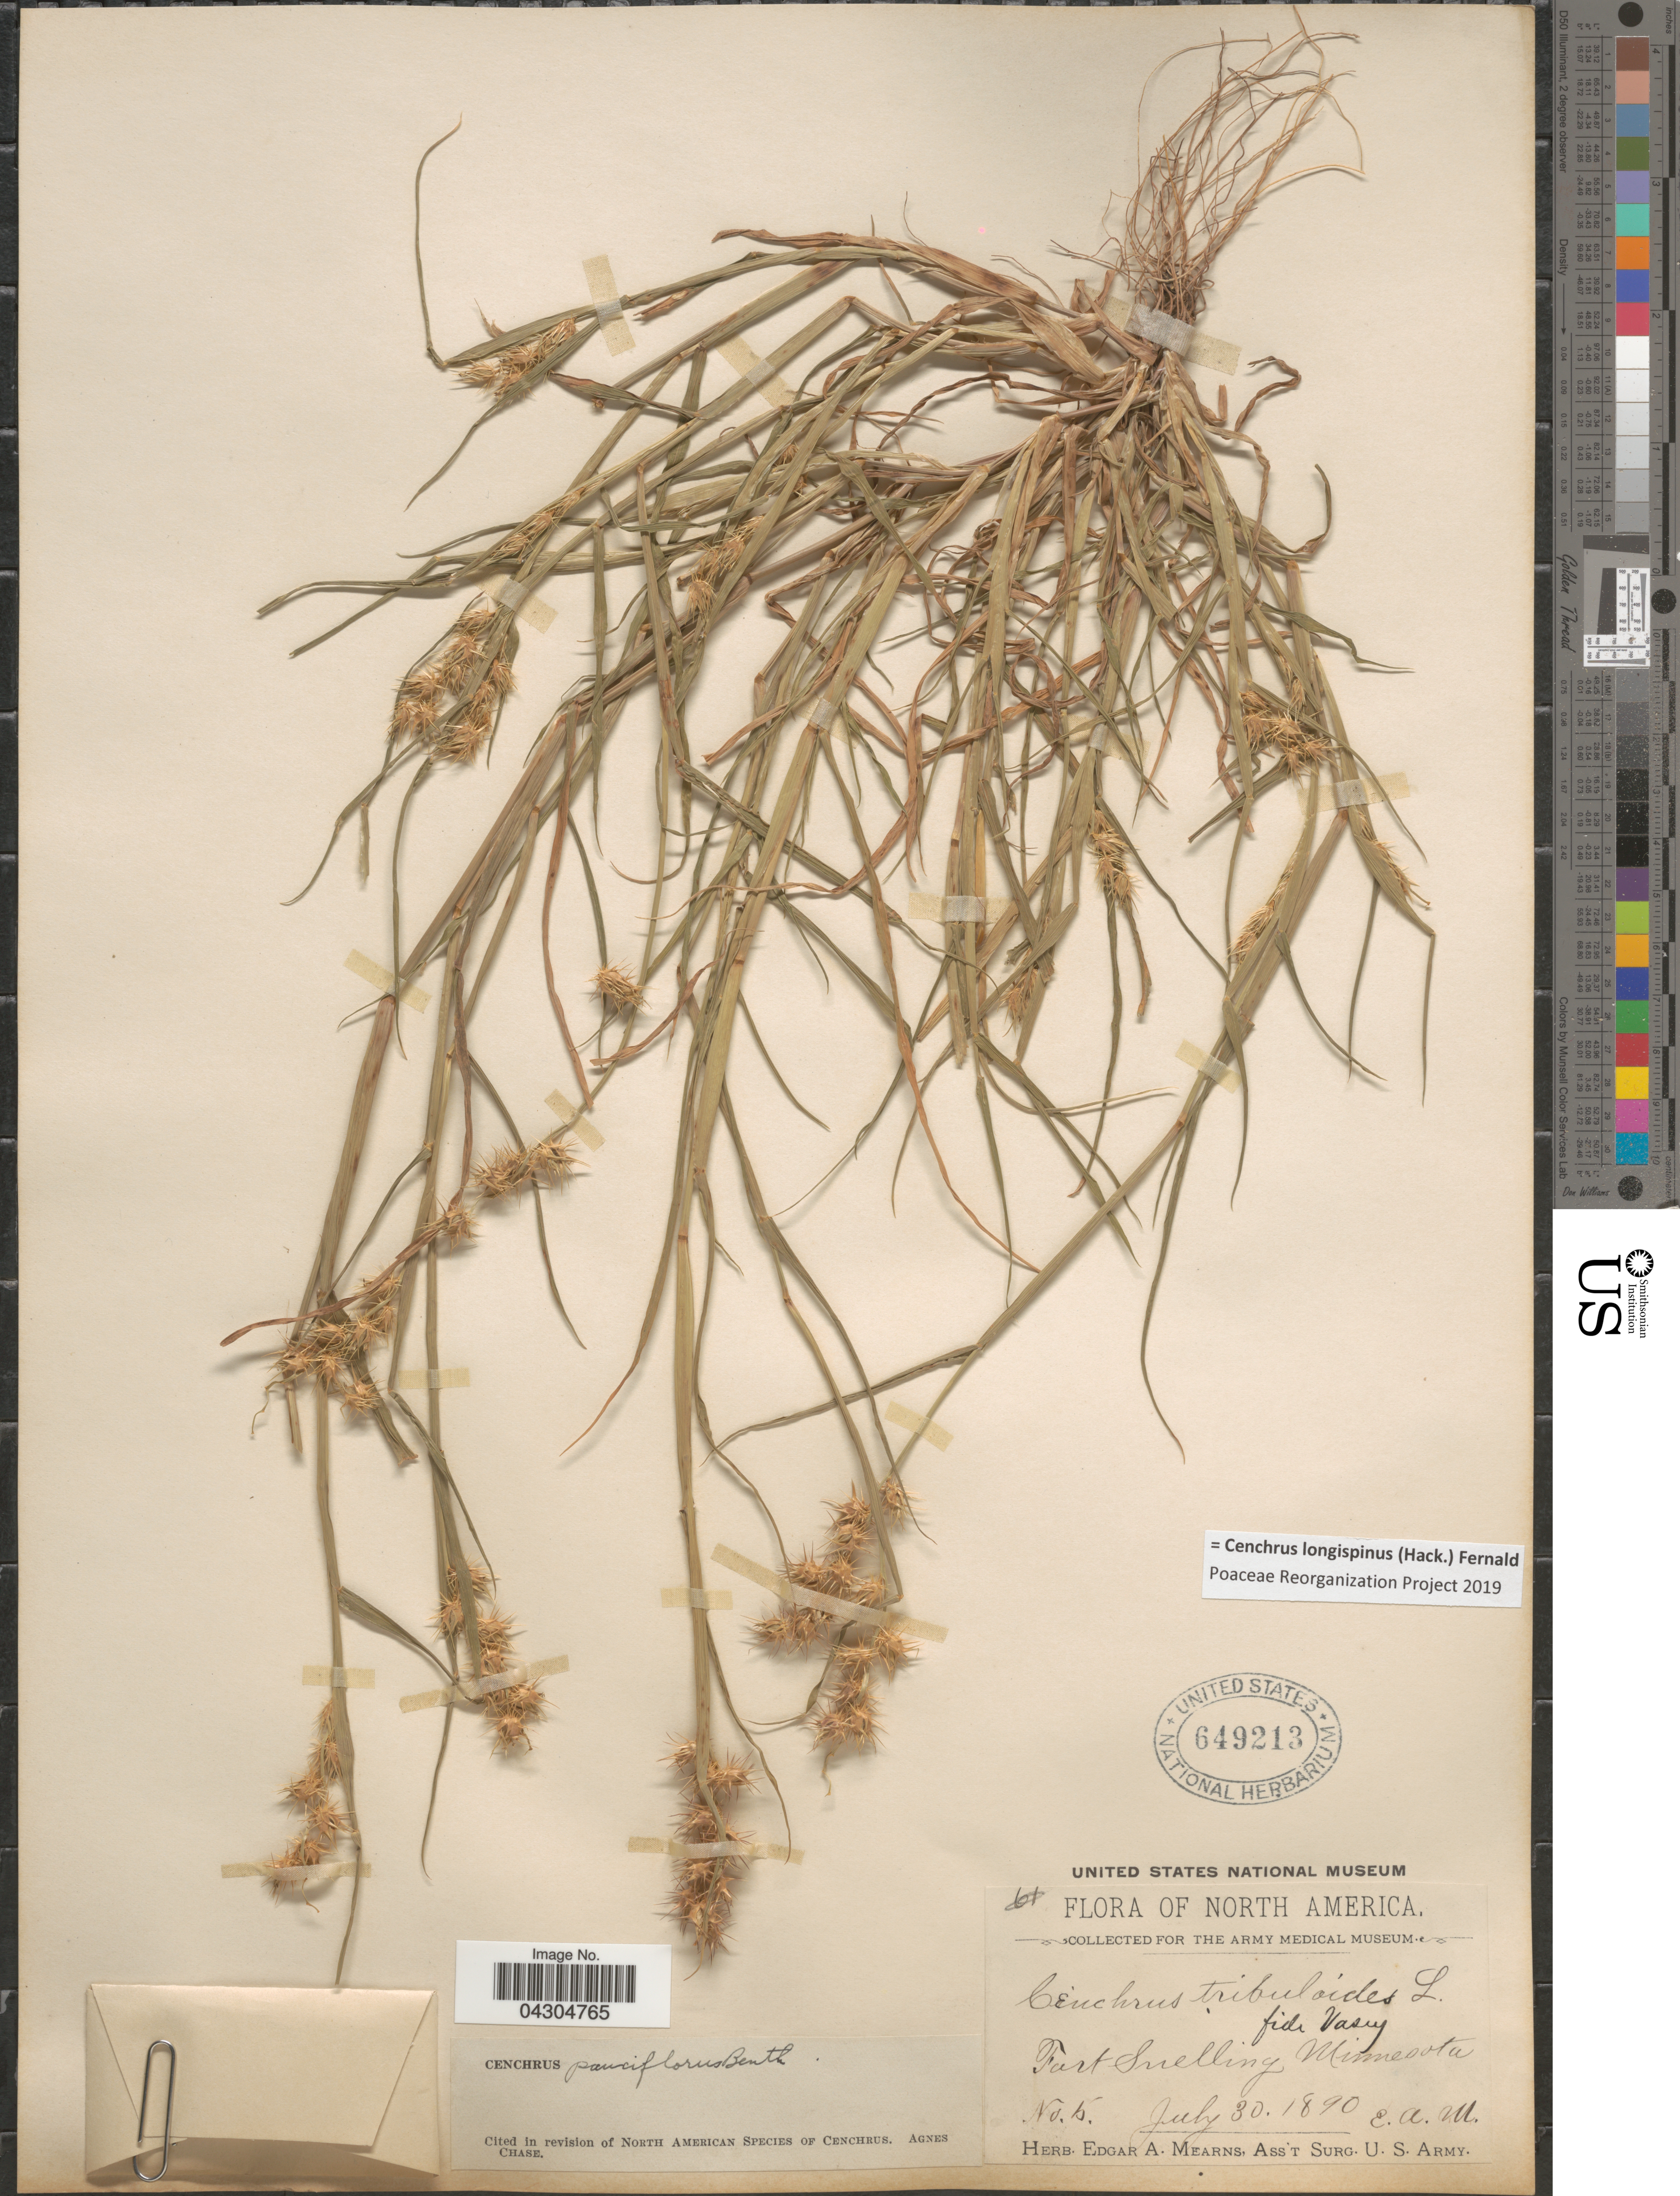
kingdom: Plantae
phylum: Tracheophyta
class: Liliopsida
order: Poales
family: Poaceae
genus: Cenchrus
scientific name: Cenchrus longispinus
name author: (Hack.) Fernald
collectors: E. A. Mearns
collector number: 5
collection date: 1890-07-30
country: United States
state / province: Minnesota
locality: Fart Snelling.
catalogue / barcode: US 649213